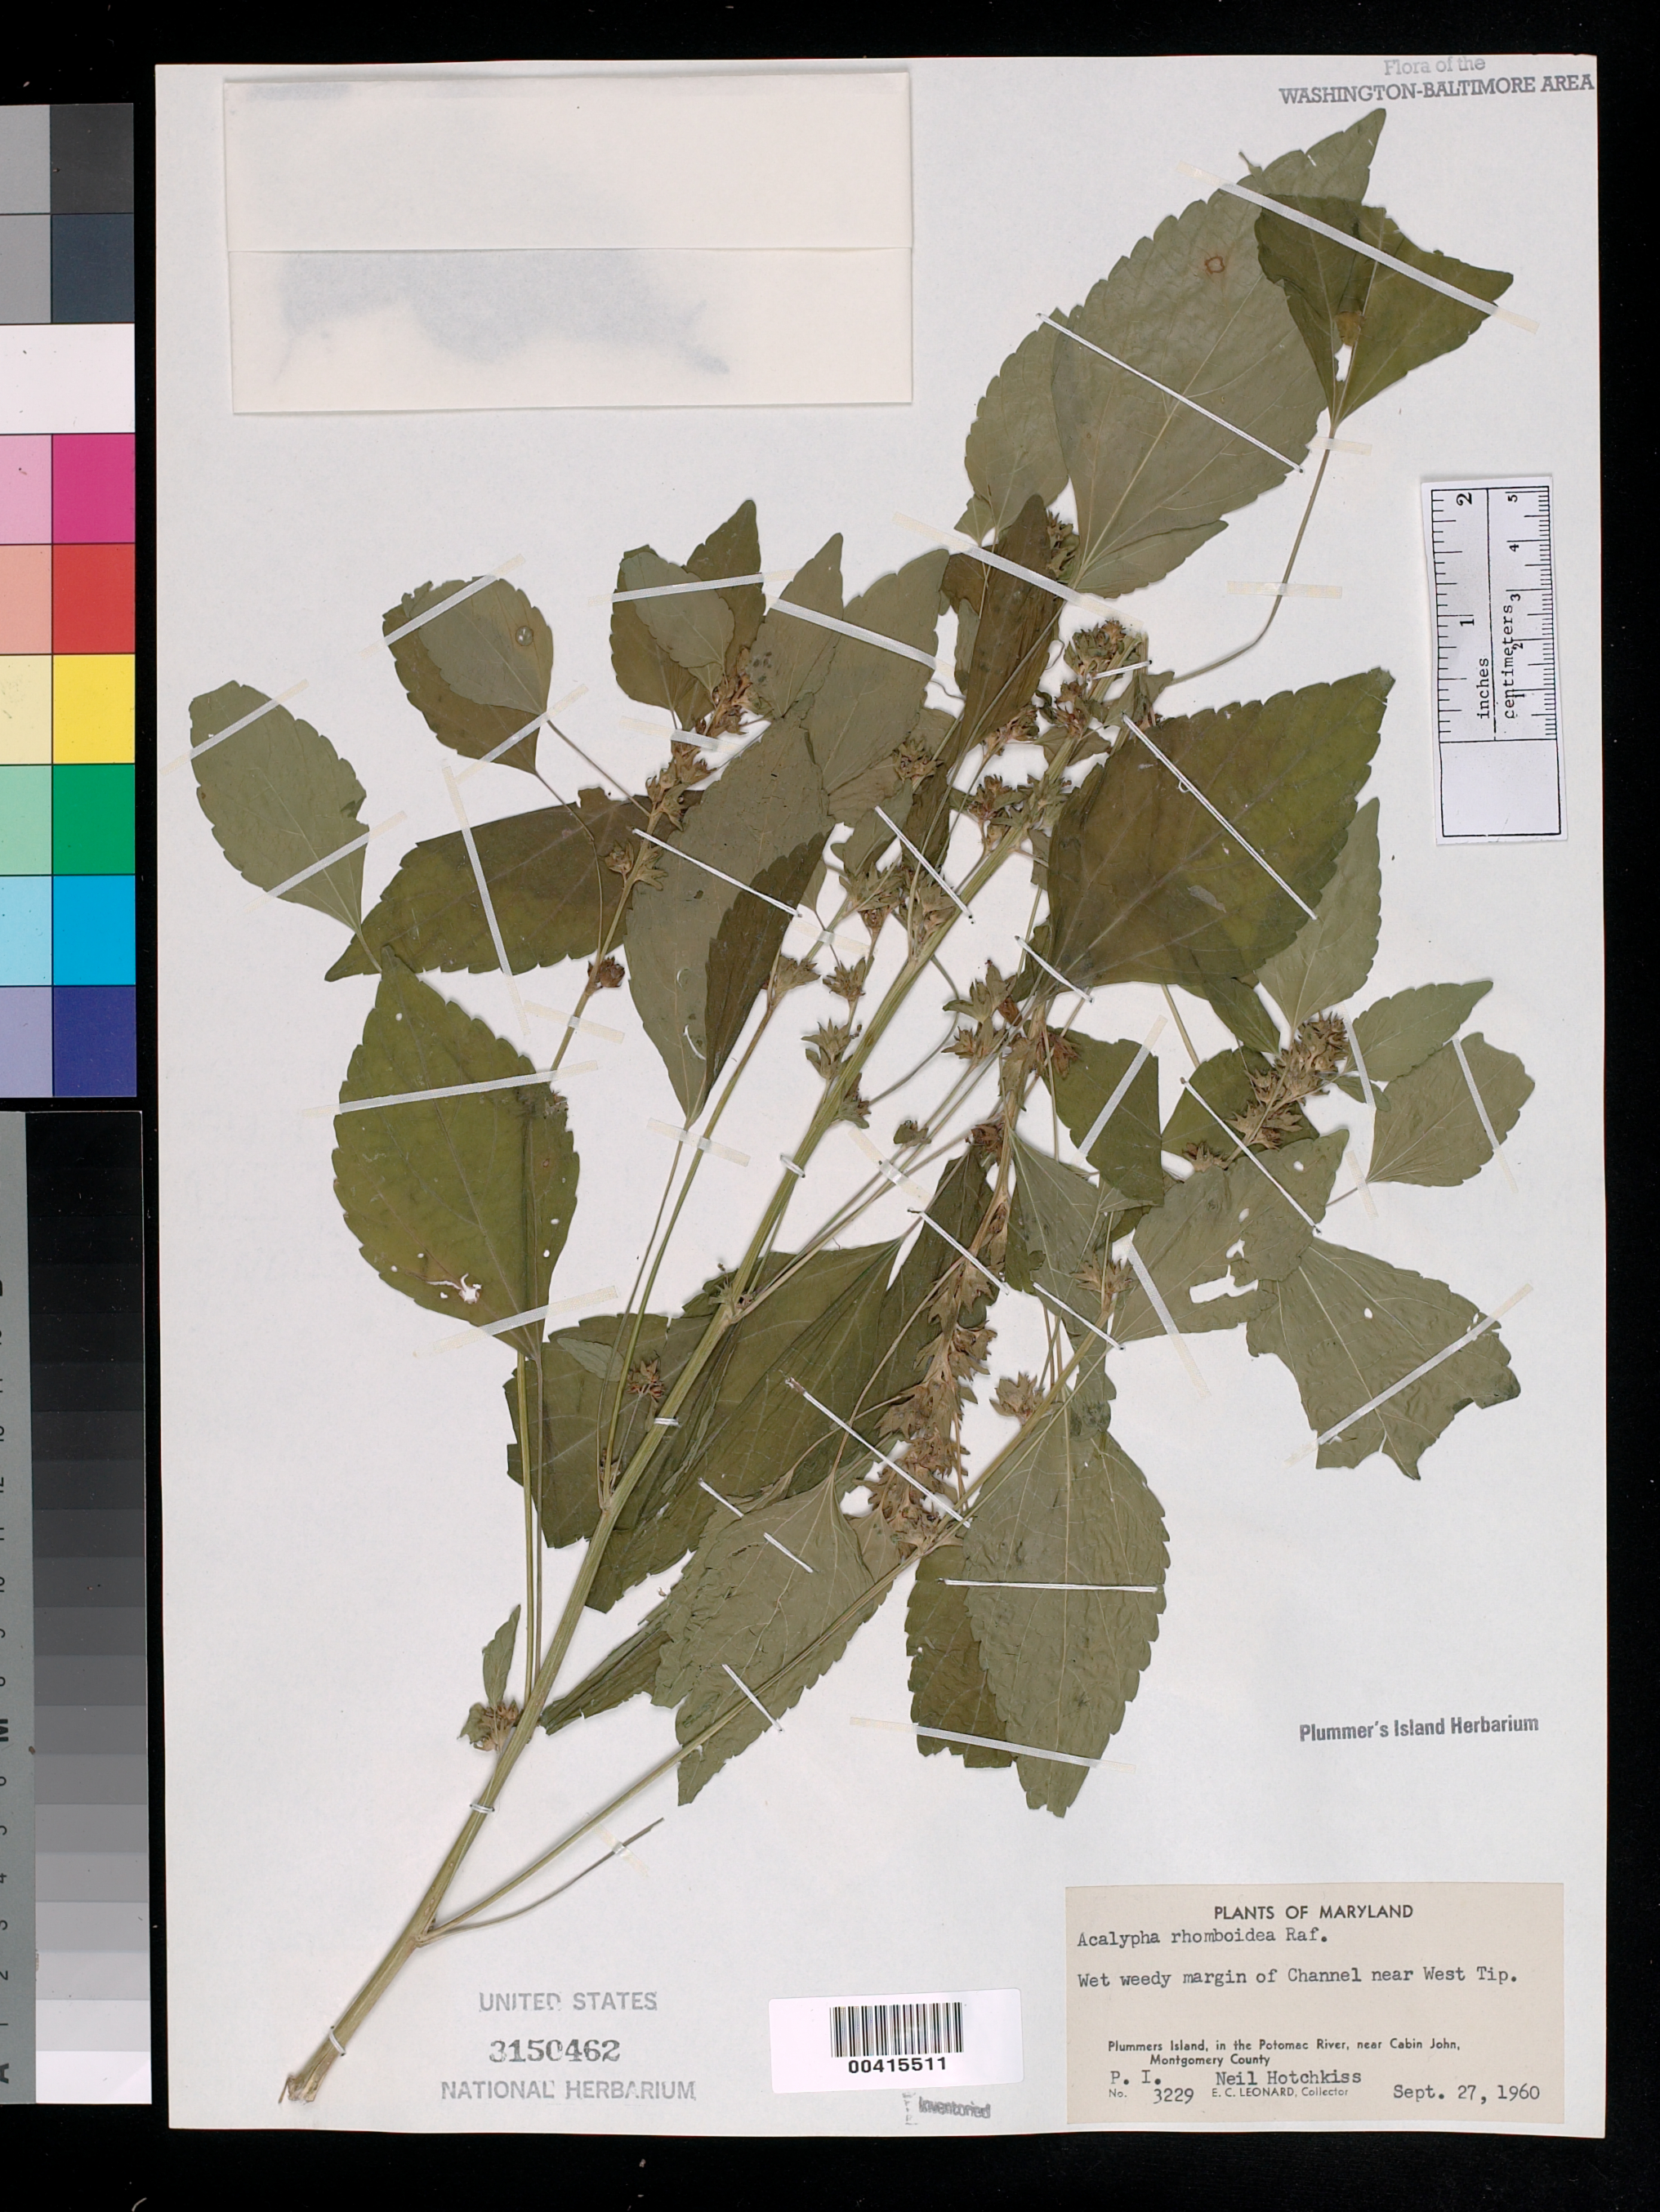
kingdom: Plantae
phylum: Tracheophyta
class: Magnoliopsida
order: Malpighiales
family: Euphorbiaceae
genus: Acalypha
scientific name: Acalypha rhomboidea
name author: Raf.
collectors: E. C. Leonard & N. Hotchkiss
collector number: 3229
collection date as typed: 27 Sep 1960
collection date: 1960-09-27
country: United States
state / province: Maryland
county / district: Montgomery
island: Plummers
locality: Plummer's Island; margin of channel near west tip C. & O. Canal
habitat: Wet, weedy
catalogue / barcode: US 3150462